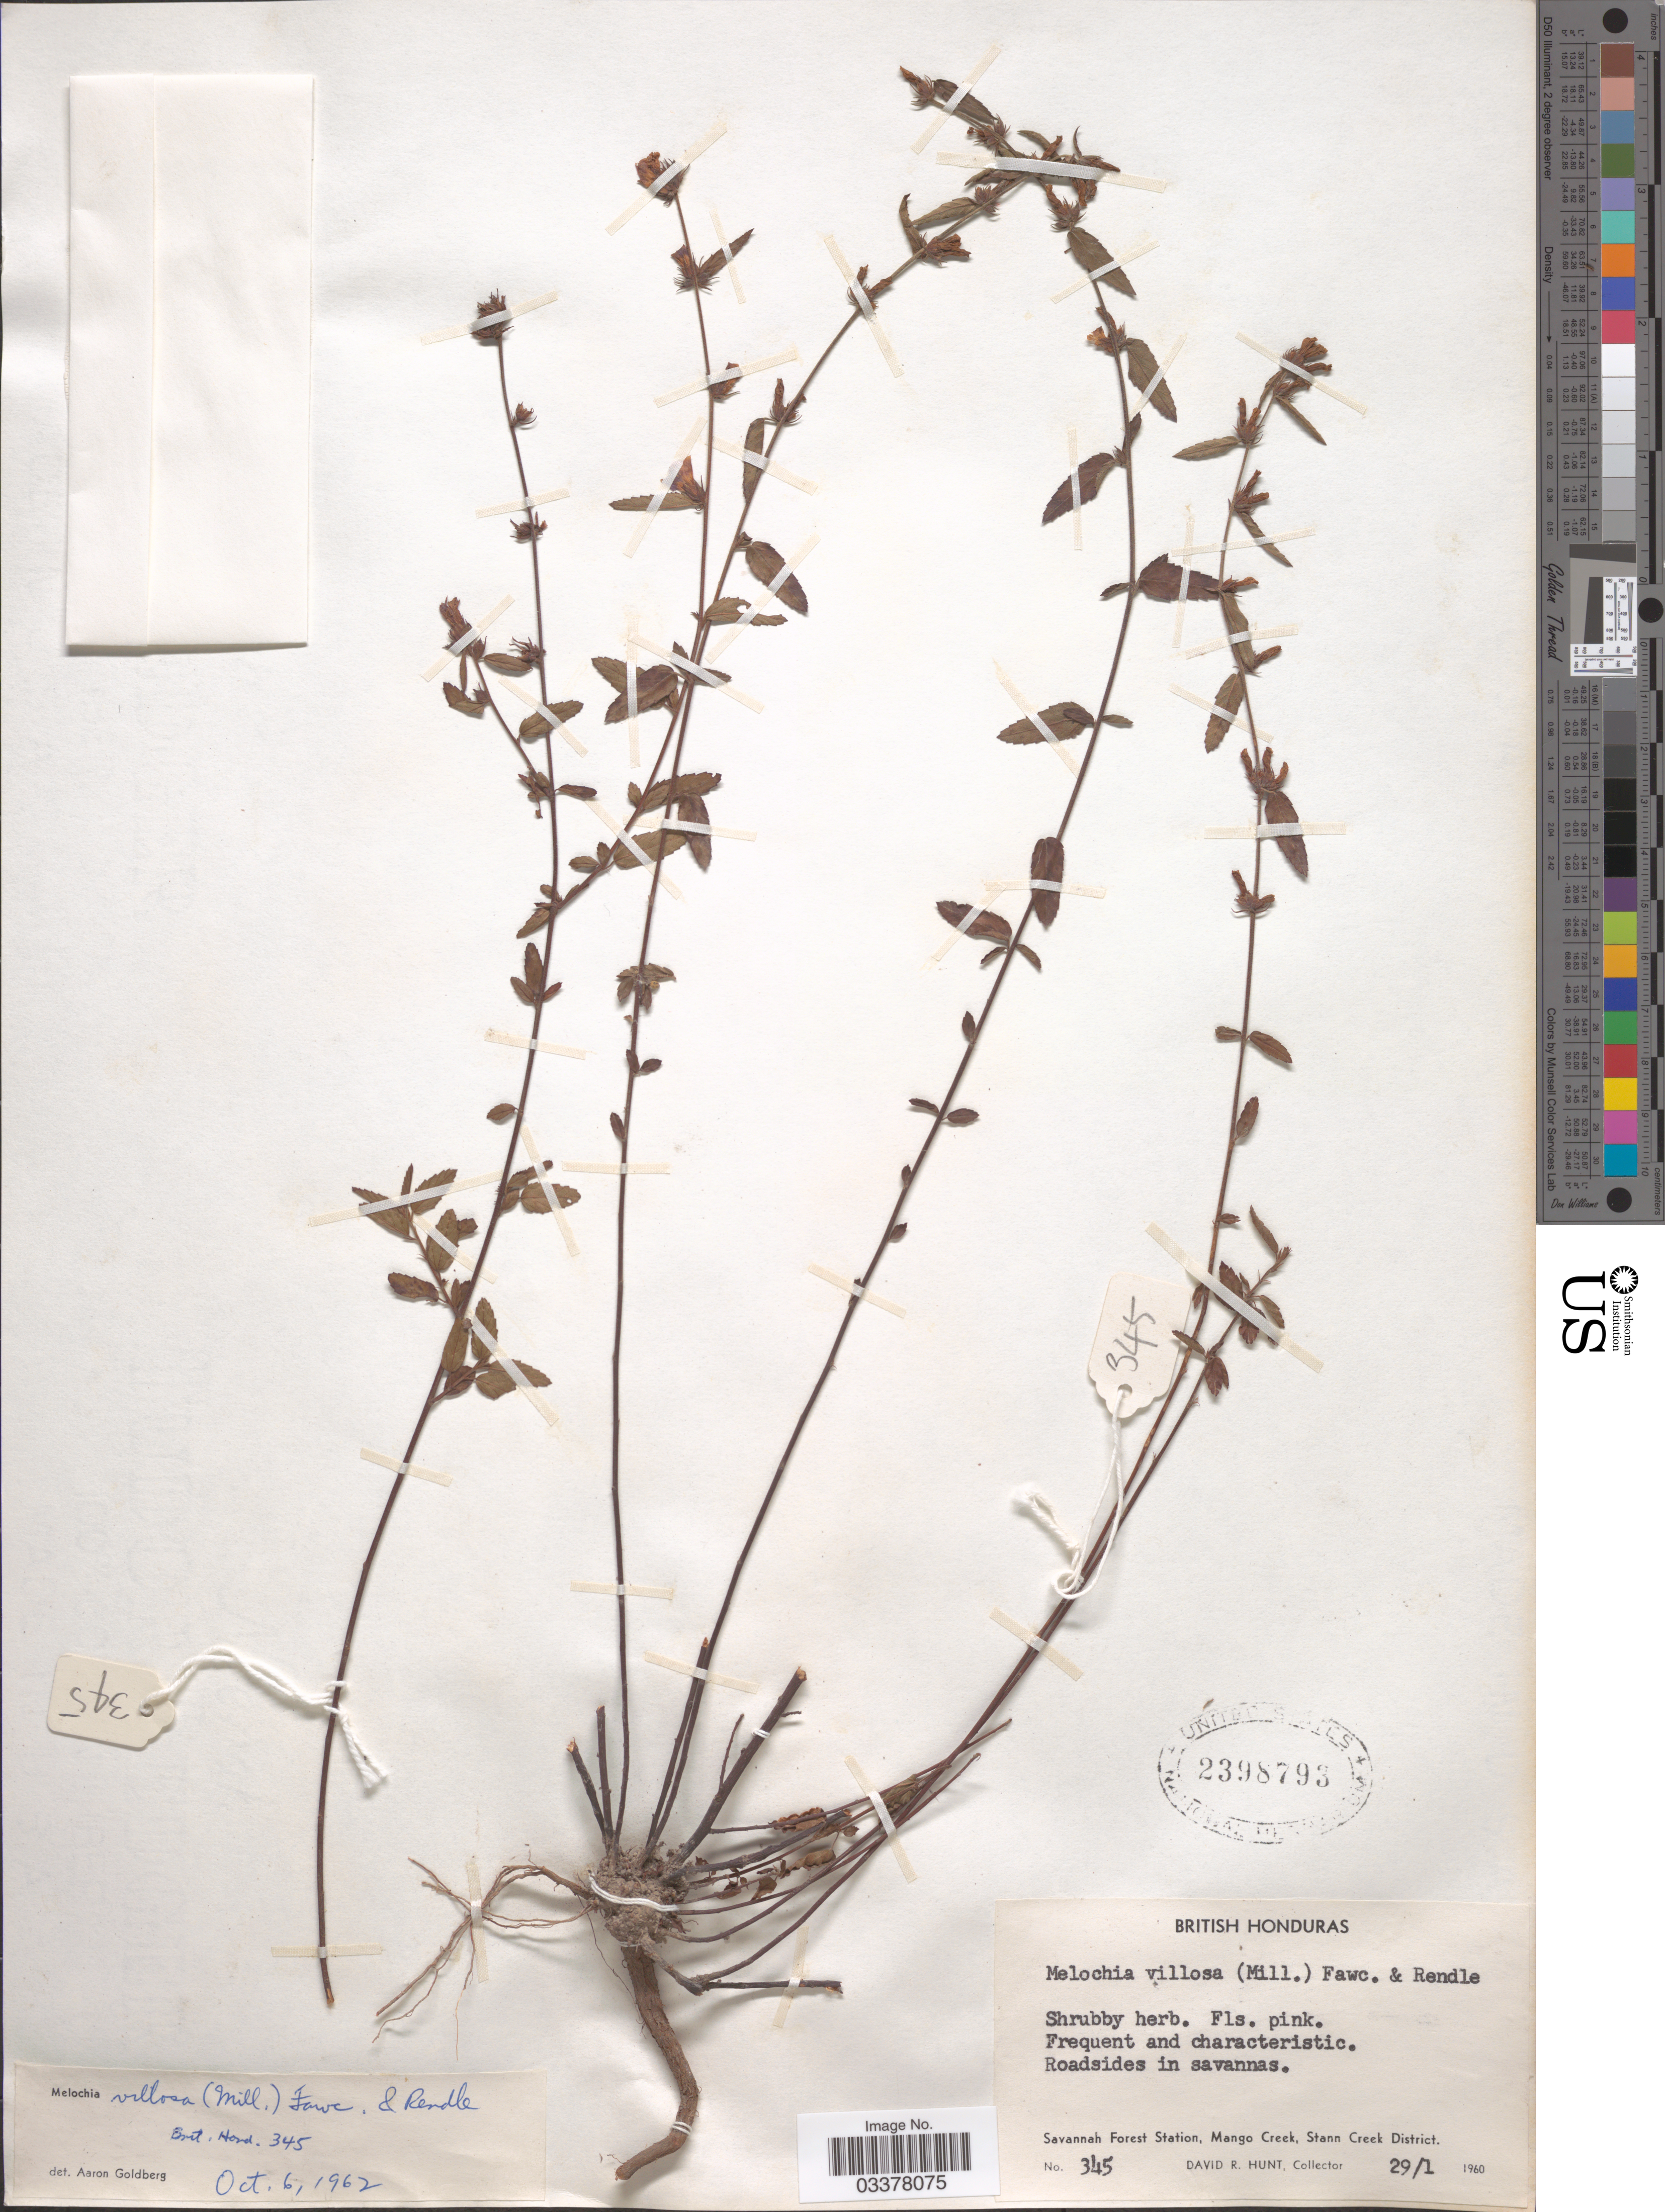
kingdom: Plantae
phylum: Tracheophyta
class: Magnoliopsida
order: Malvales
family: Malvaceae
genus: Melochia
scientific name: Melochia spicata var. spicata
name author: (L.) Fryxell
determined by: Dorr, L. J., (BOT), Smithsonian Institution - National Museum of Natural History (UNITED STATES)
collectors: D. R. Hunt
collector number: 345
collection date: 1960-01-29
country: Belize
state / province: Stann Creek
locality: British Honduras. Savannah Forest Station, Mango Creek, Stann Creek District.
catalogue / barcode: US 2398793